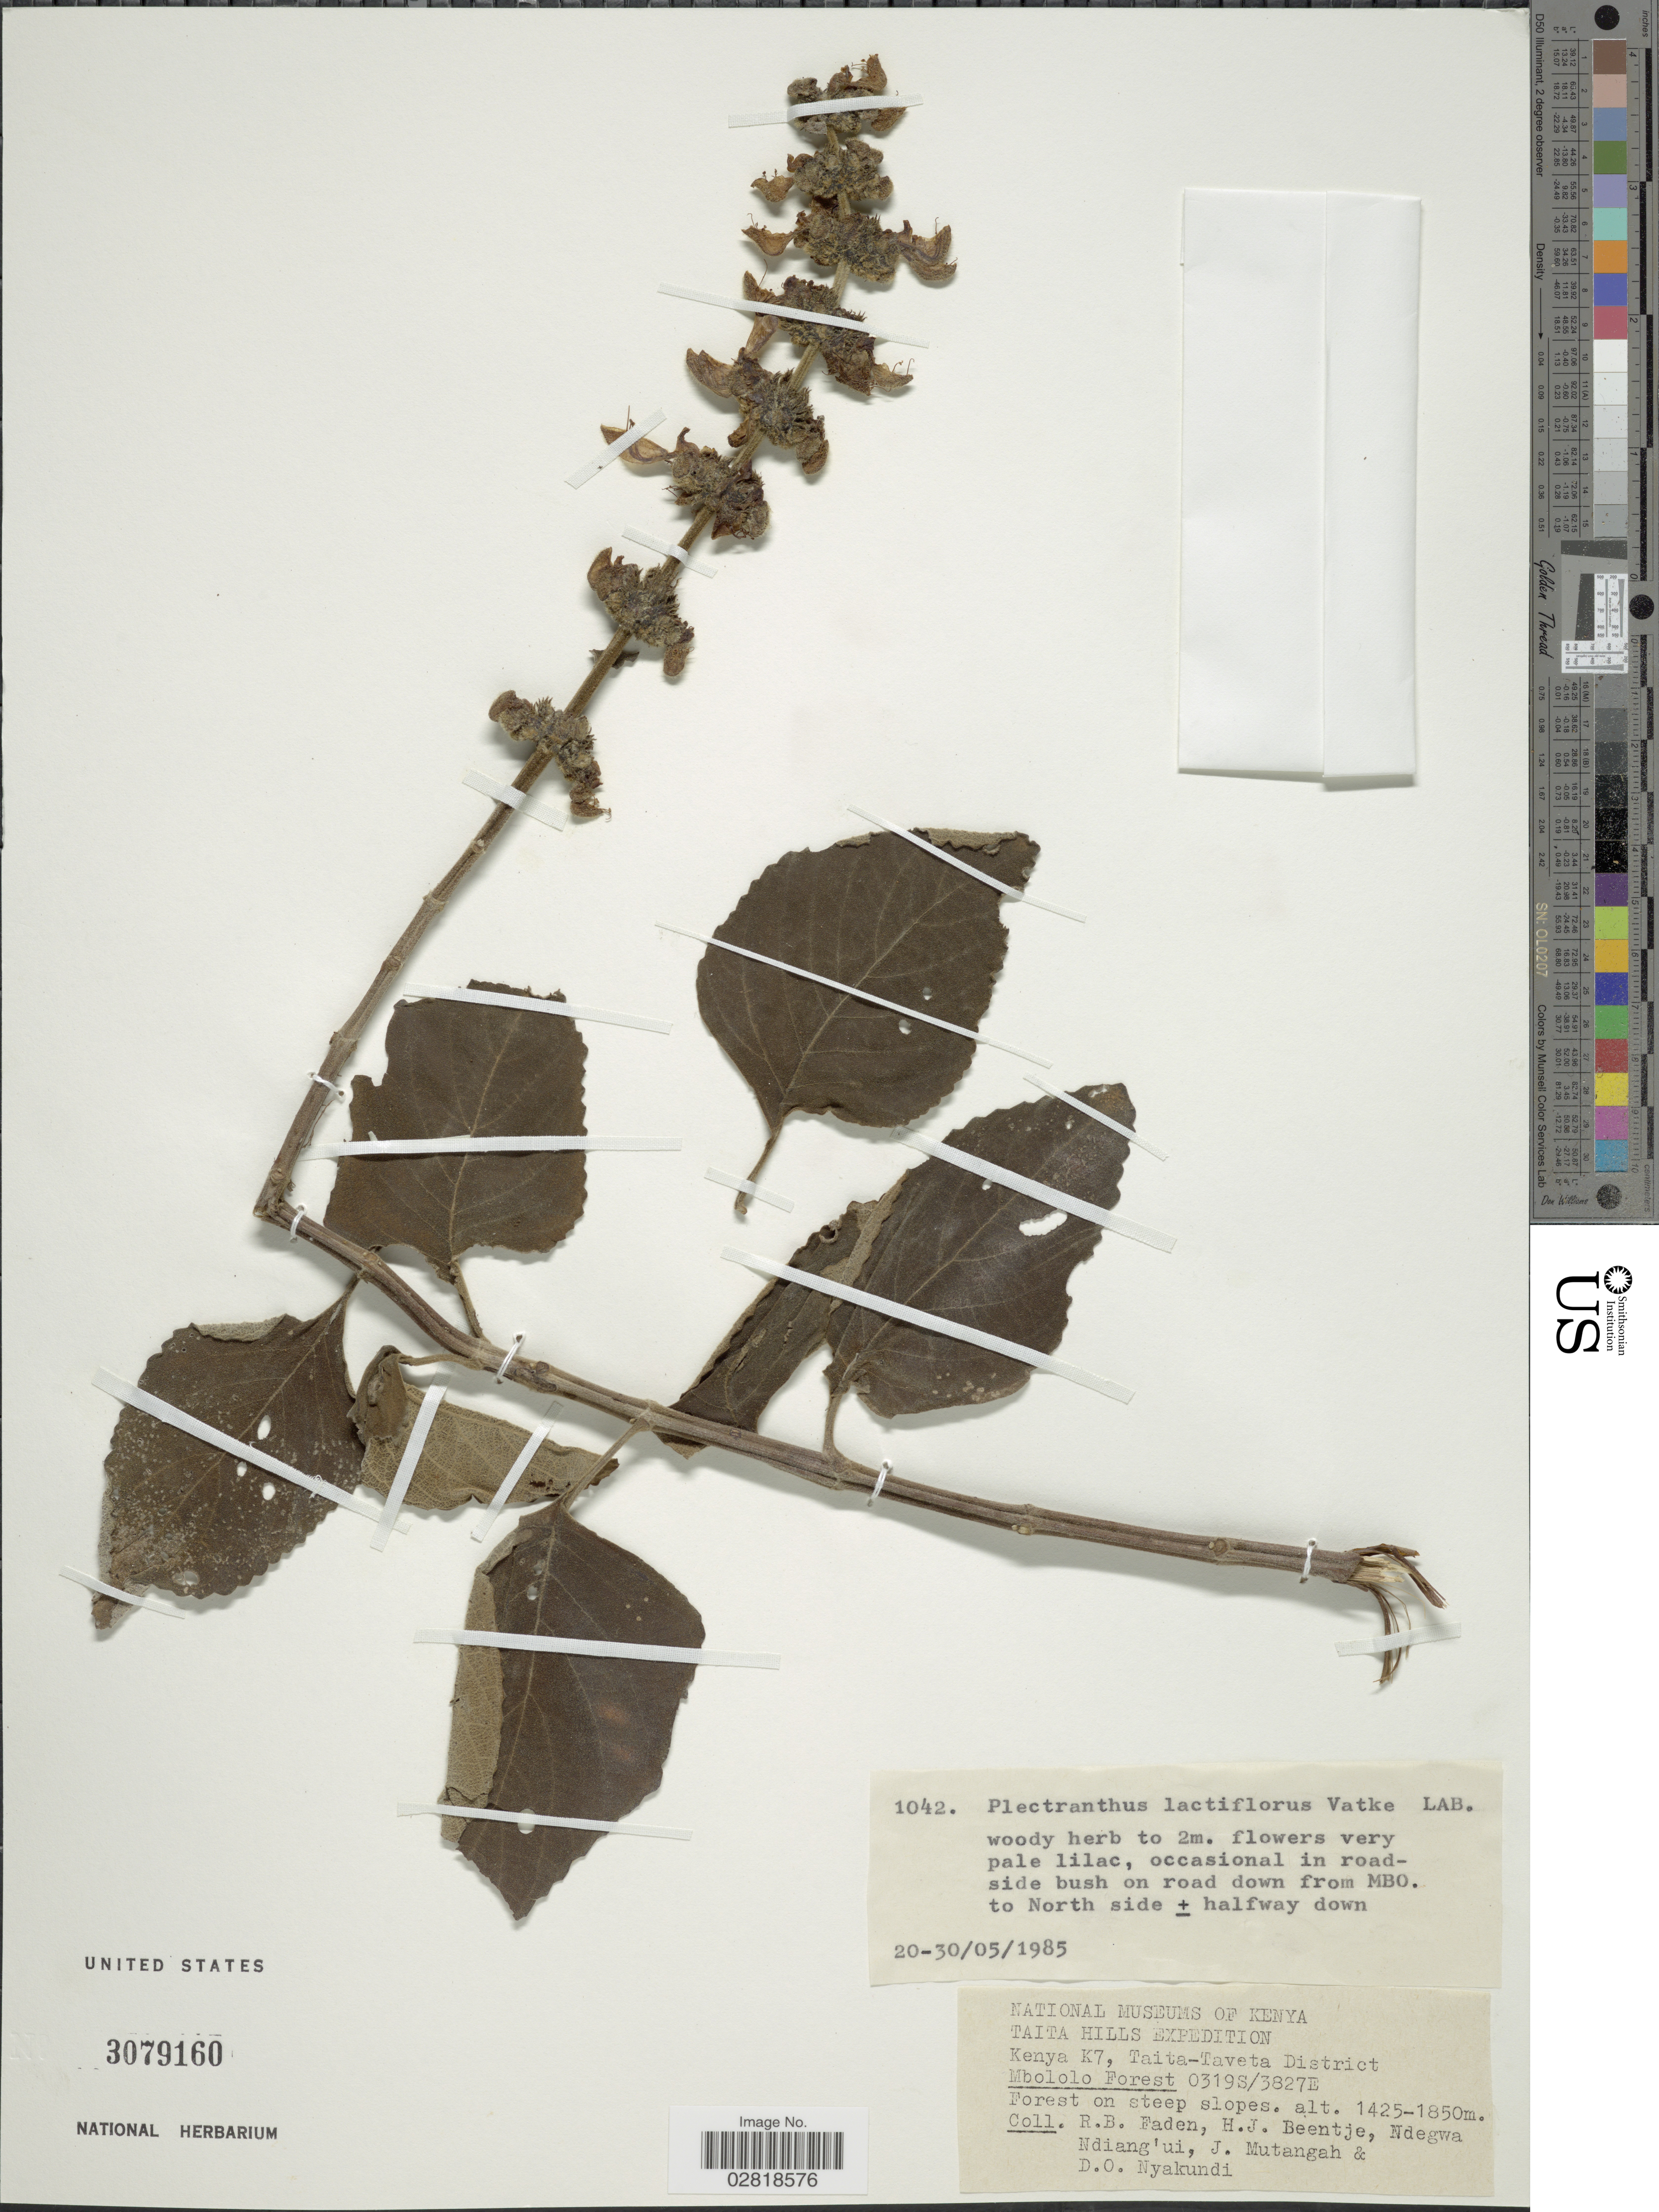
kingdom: Plantae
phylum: Tracheophyta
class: Magnoliopsida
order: Lamiales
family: Lamiaceae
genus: Plectranthus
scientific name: Plectranthus lactiflorus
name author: (Vatke) Agnew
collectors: R. B. Faden, H. J. Beentje, Ndegwa Ndiang'ui, J. Mutangah & D. Nyakundi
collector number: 1042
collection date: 1985-05-20/1985-05-30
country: Kenya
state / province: Taita Taveta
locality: Taita Hills. K7, Taita-Taveta District. Mbololo Forest.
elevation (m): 1425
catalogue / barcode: US 3079160